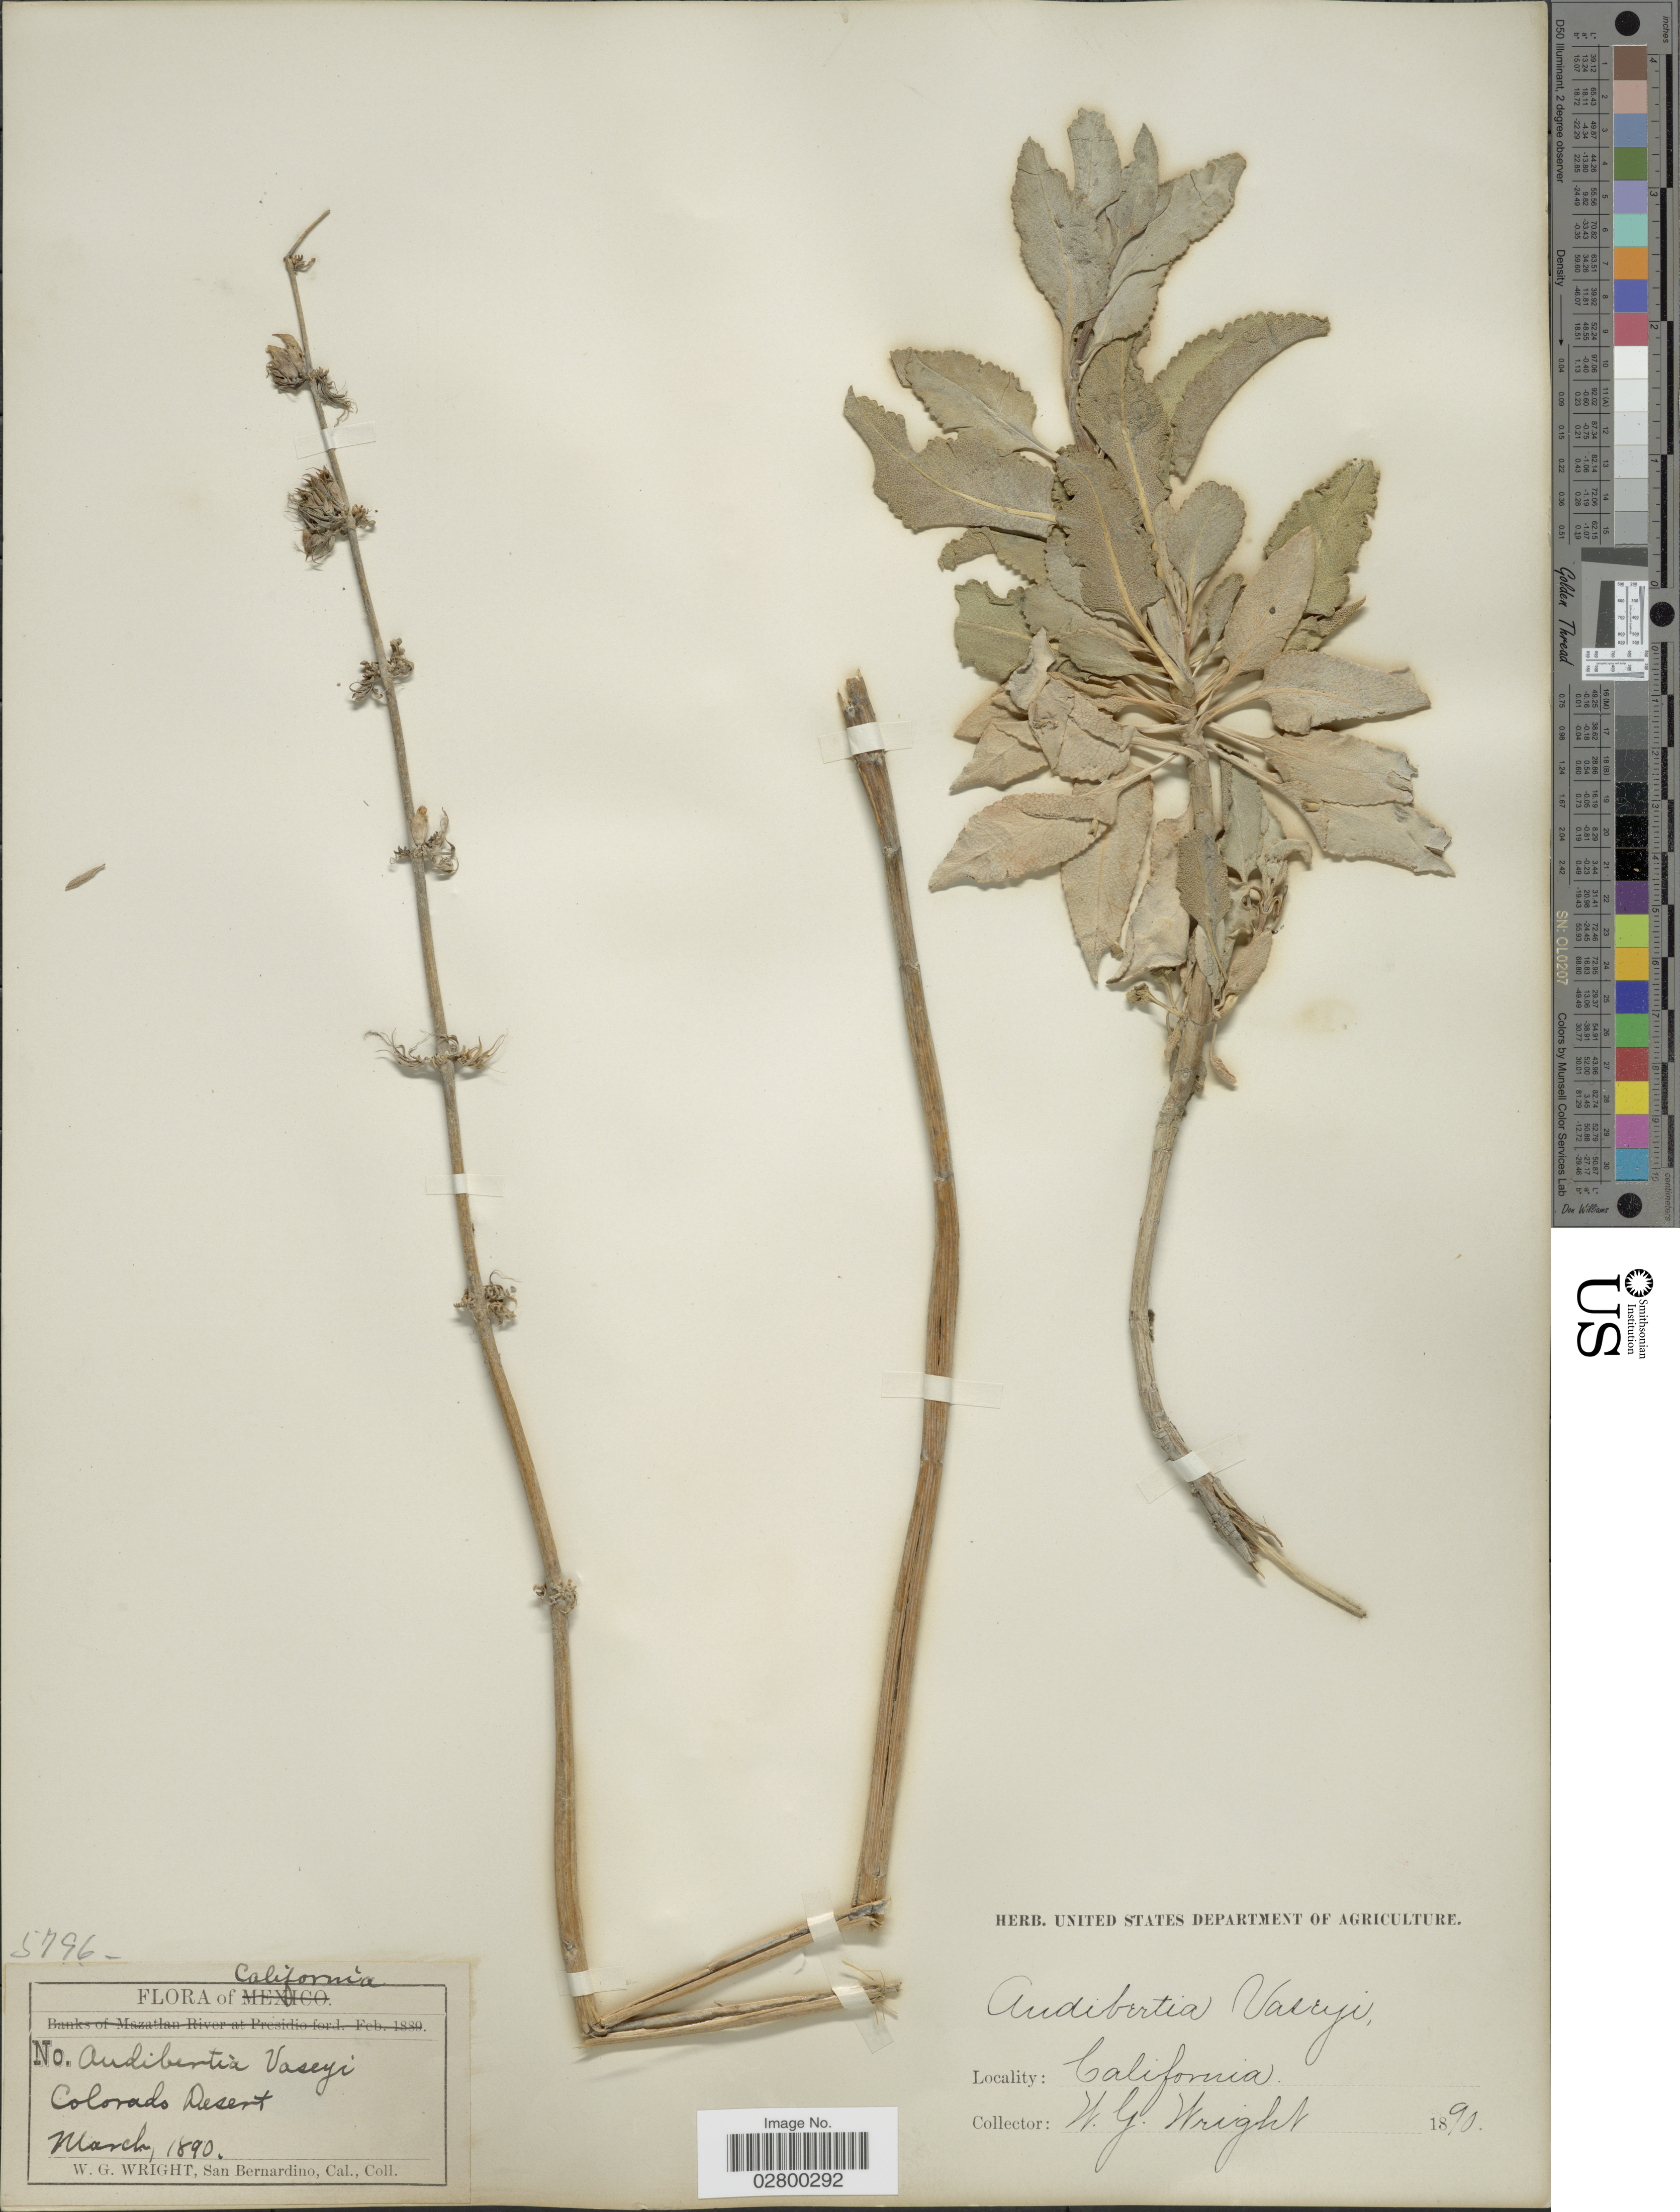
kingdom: Plantae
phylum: Tracheophyta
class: Magnoliopsida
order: Lamiales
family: Lamiaceae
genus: Salvia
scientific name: Salvia vaseyi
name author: (Porter) Parish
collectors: W. G. Wright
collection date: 1890-03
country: United States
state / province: California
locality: Colorado Desert.